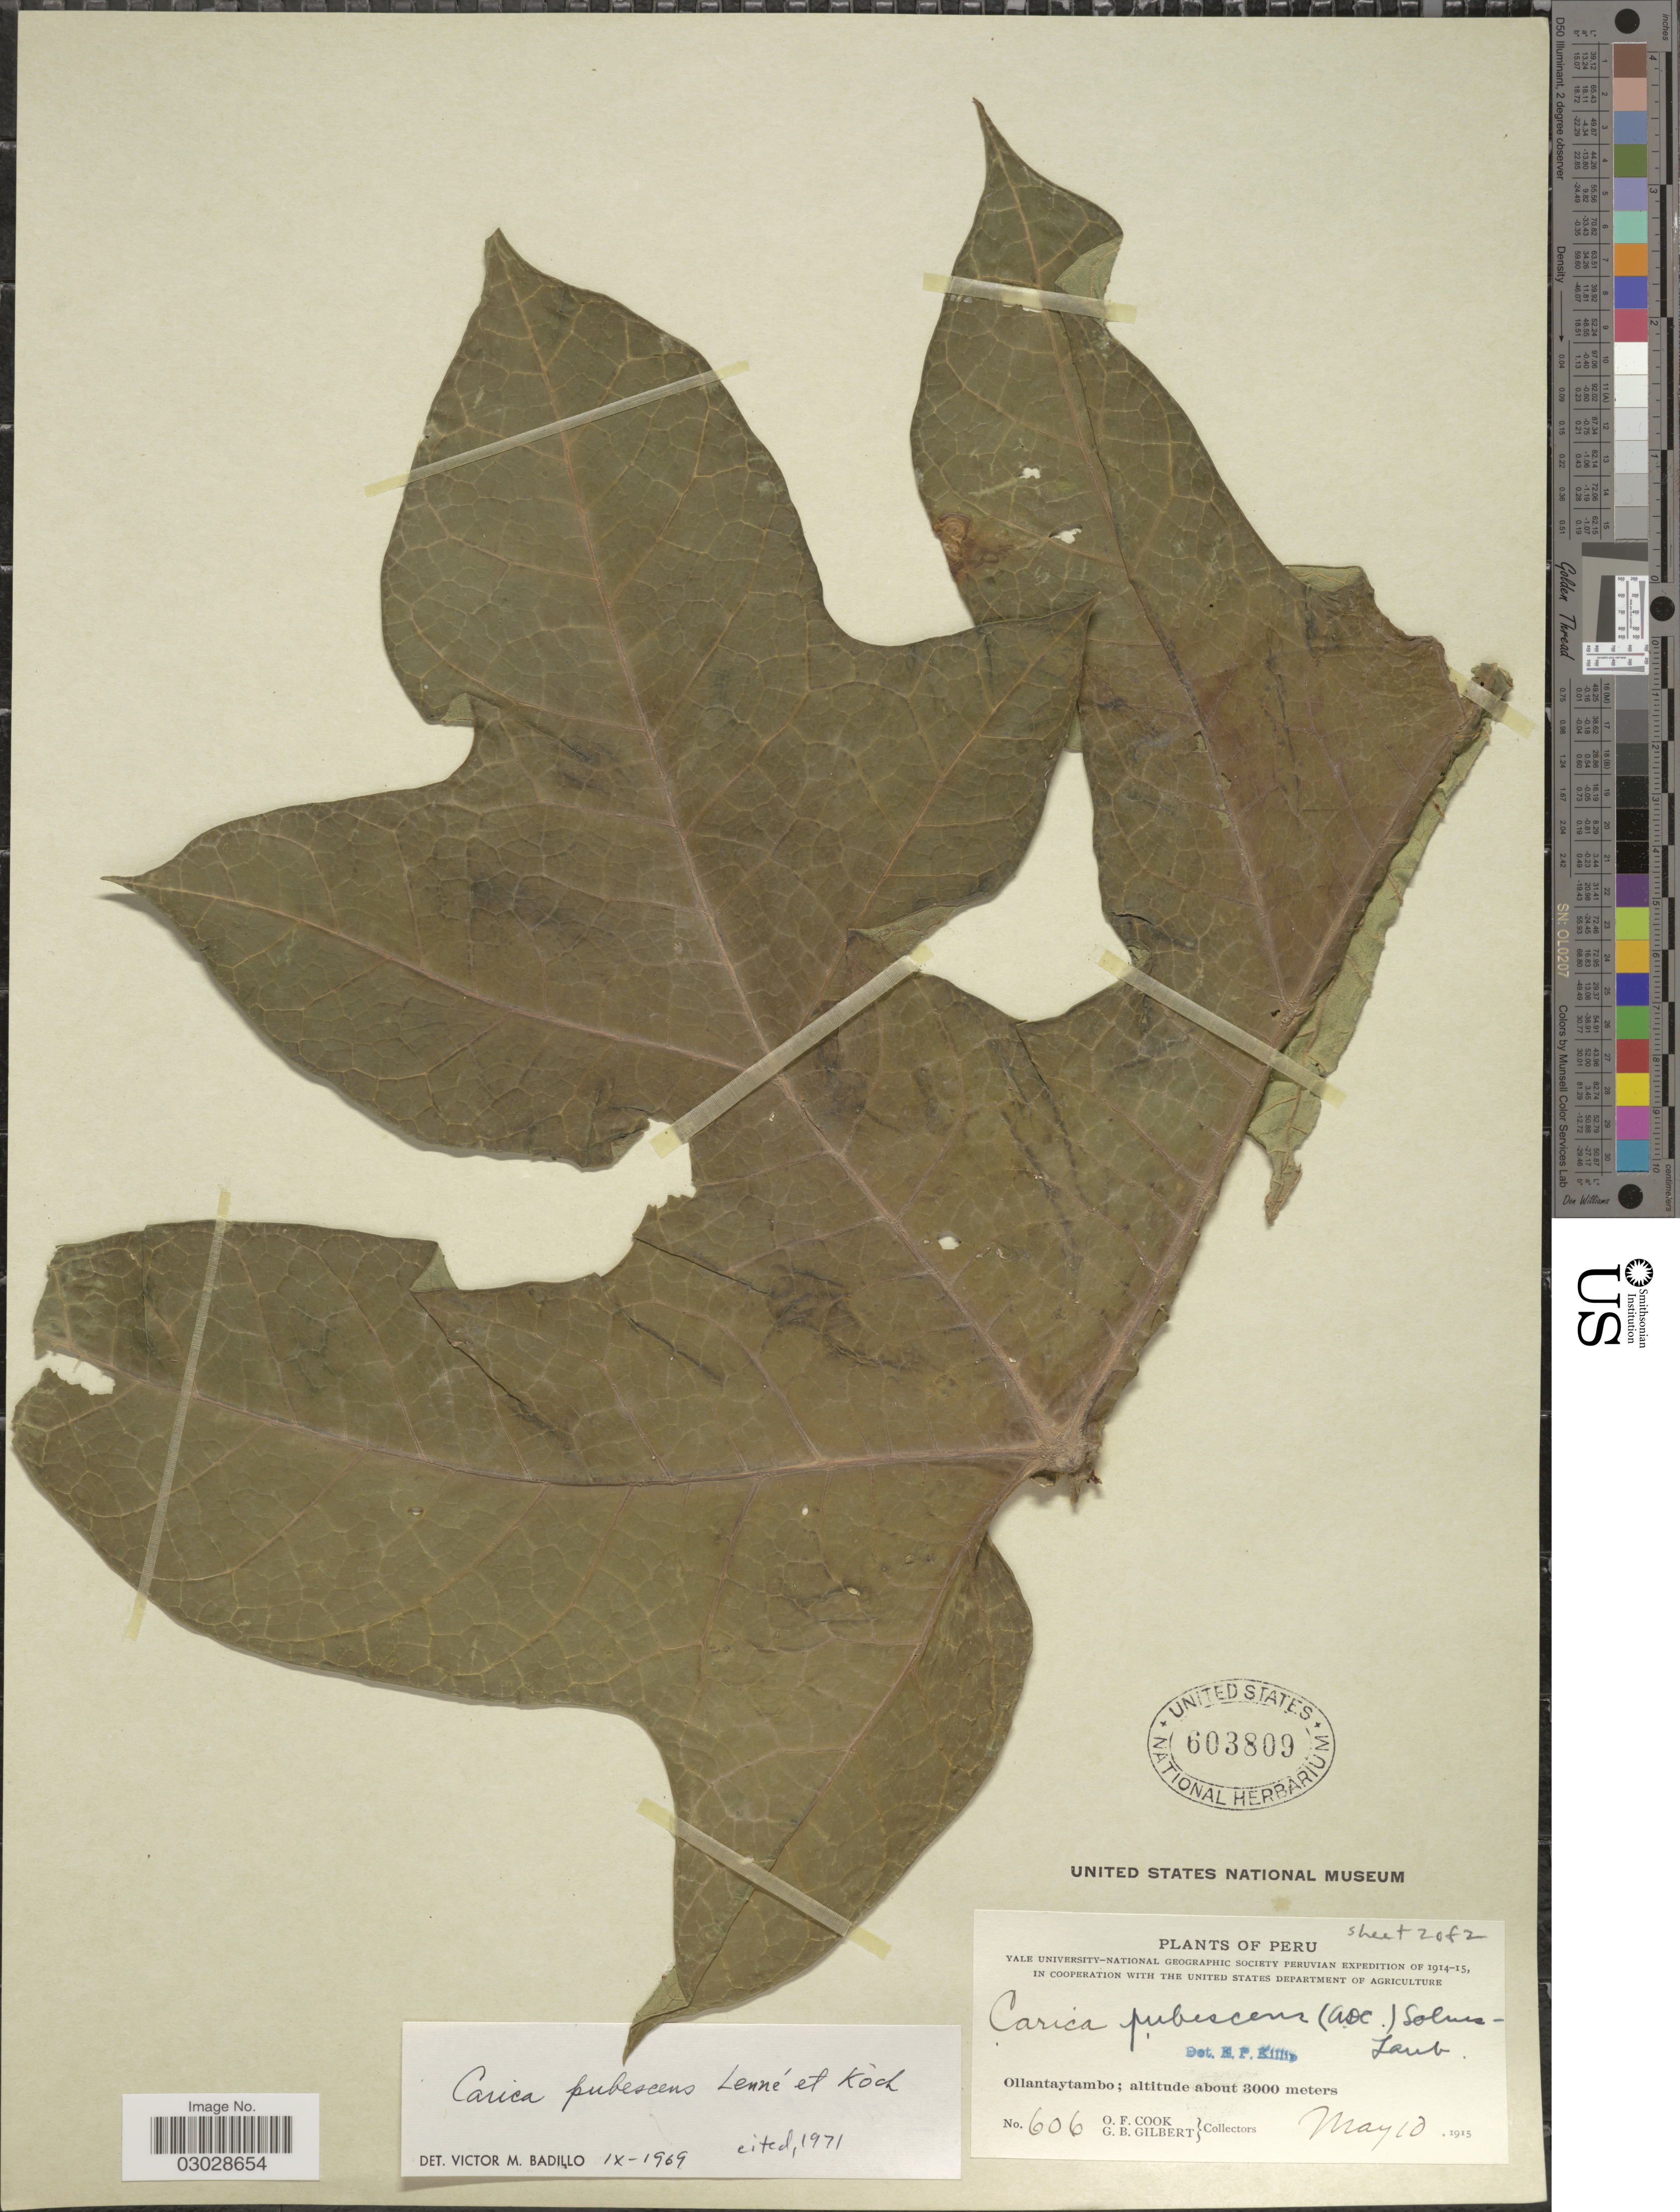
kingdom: Plantae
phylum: Tracheophyta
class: Magnoliopsida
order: Brassicales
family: Caricaceae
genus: Vasconcellea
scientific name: Vasconcellea pubescens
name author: A. DC.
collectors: O. F. Cook & G. B. Gilbert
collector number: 606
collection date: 1915-05-10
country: Peru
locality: Ollantaytambo.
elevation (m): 3000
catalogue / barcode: US 603809